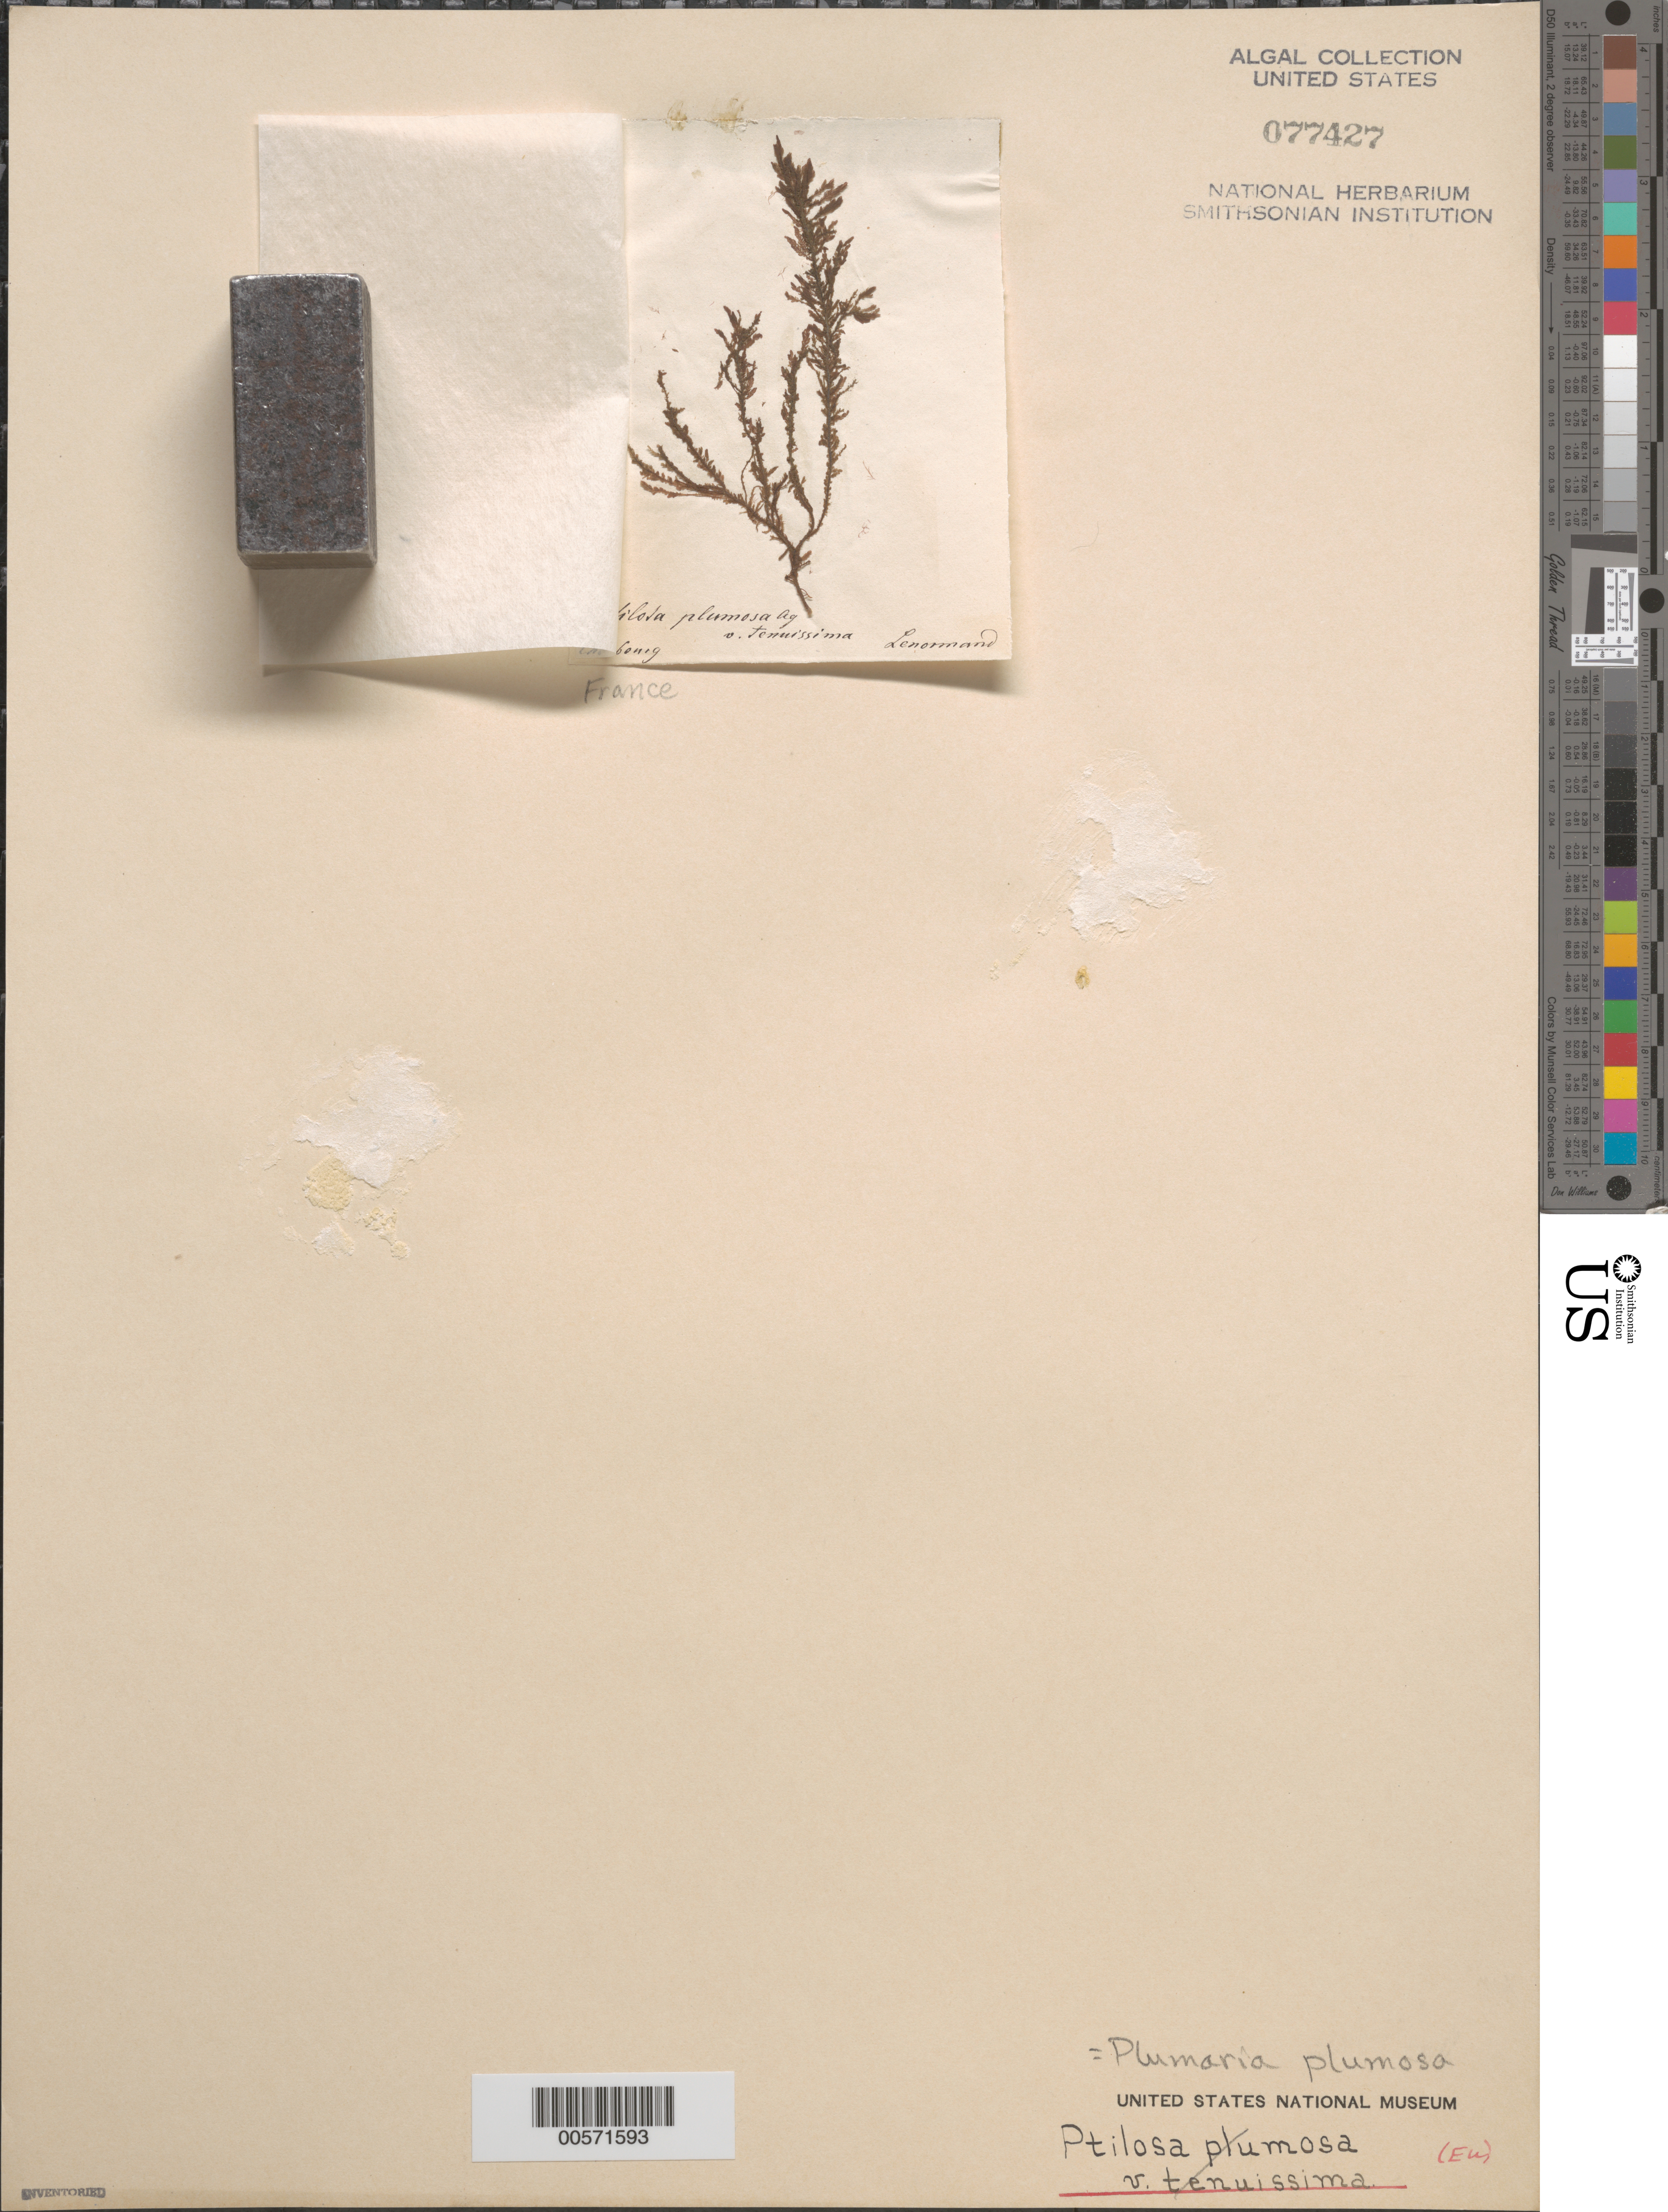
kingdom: Plantae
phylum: Rhodophyta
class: Florideophyceae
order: Ceramiales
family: Wrangeliaceae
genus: Plumaria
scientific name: Plumaria plumosa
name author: (Hudson) Kuntze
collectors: S. Lenormand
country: France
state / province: Normandie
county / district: Manche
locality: Cherbourg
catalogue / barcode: US 77427